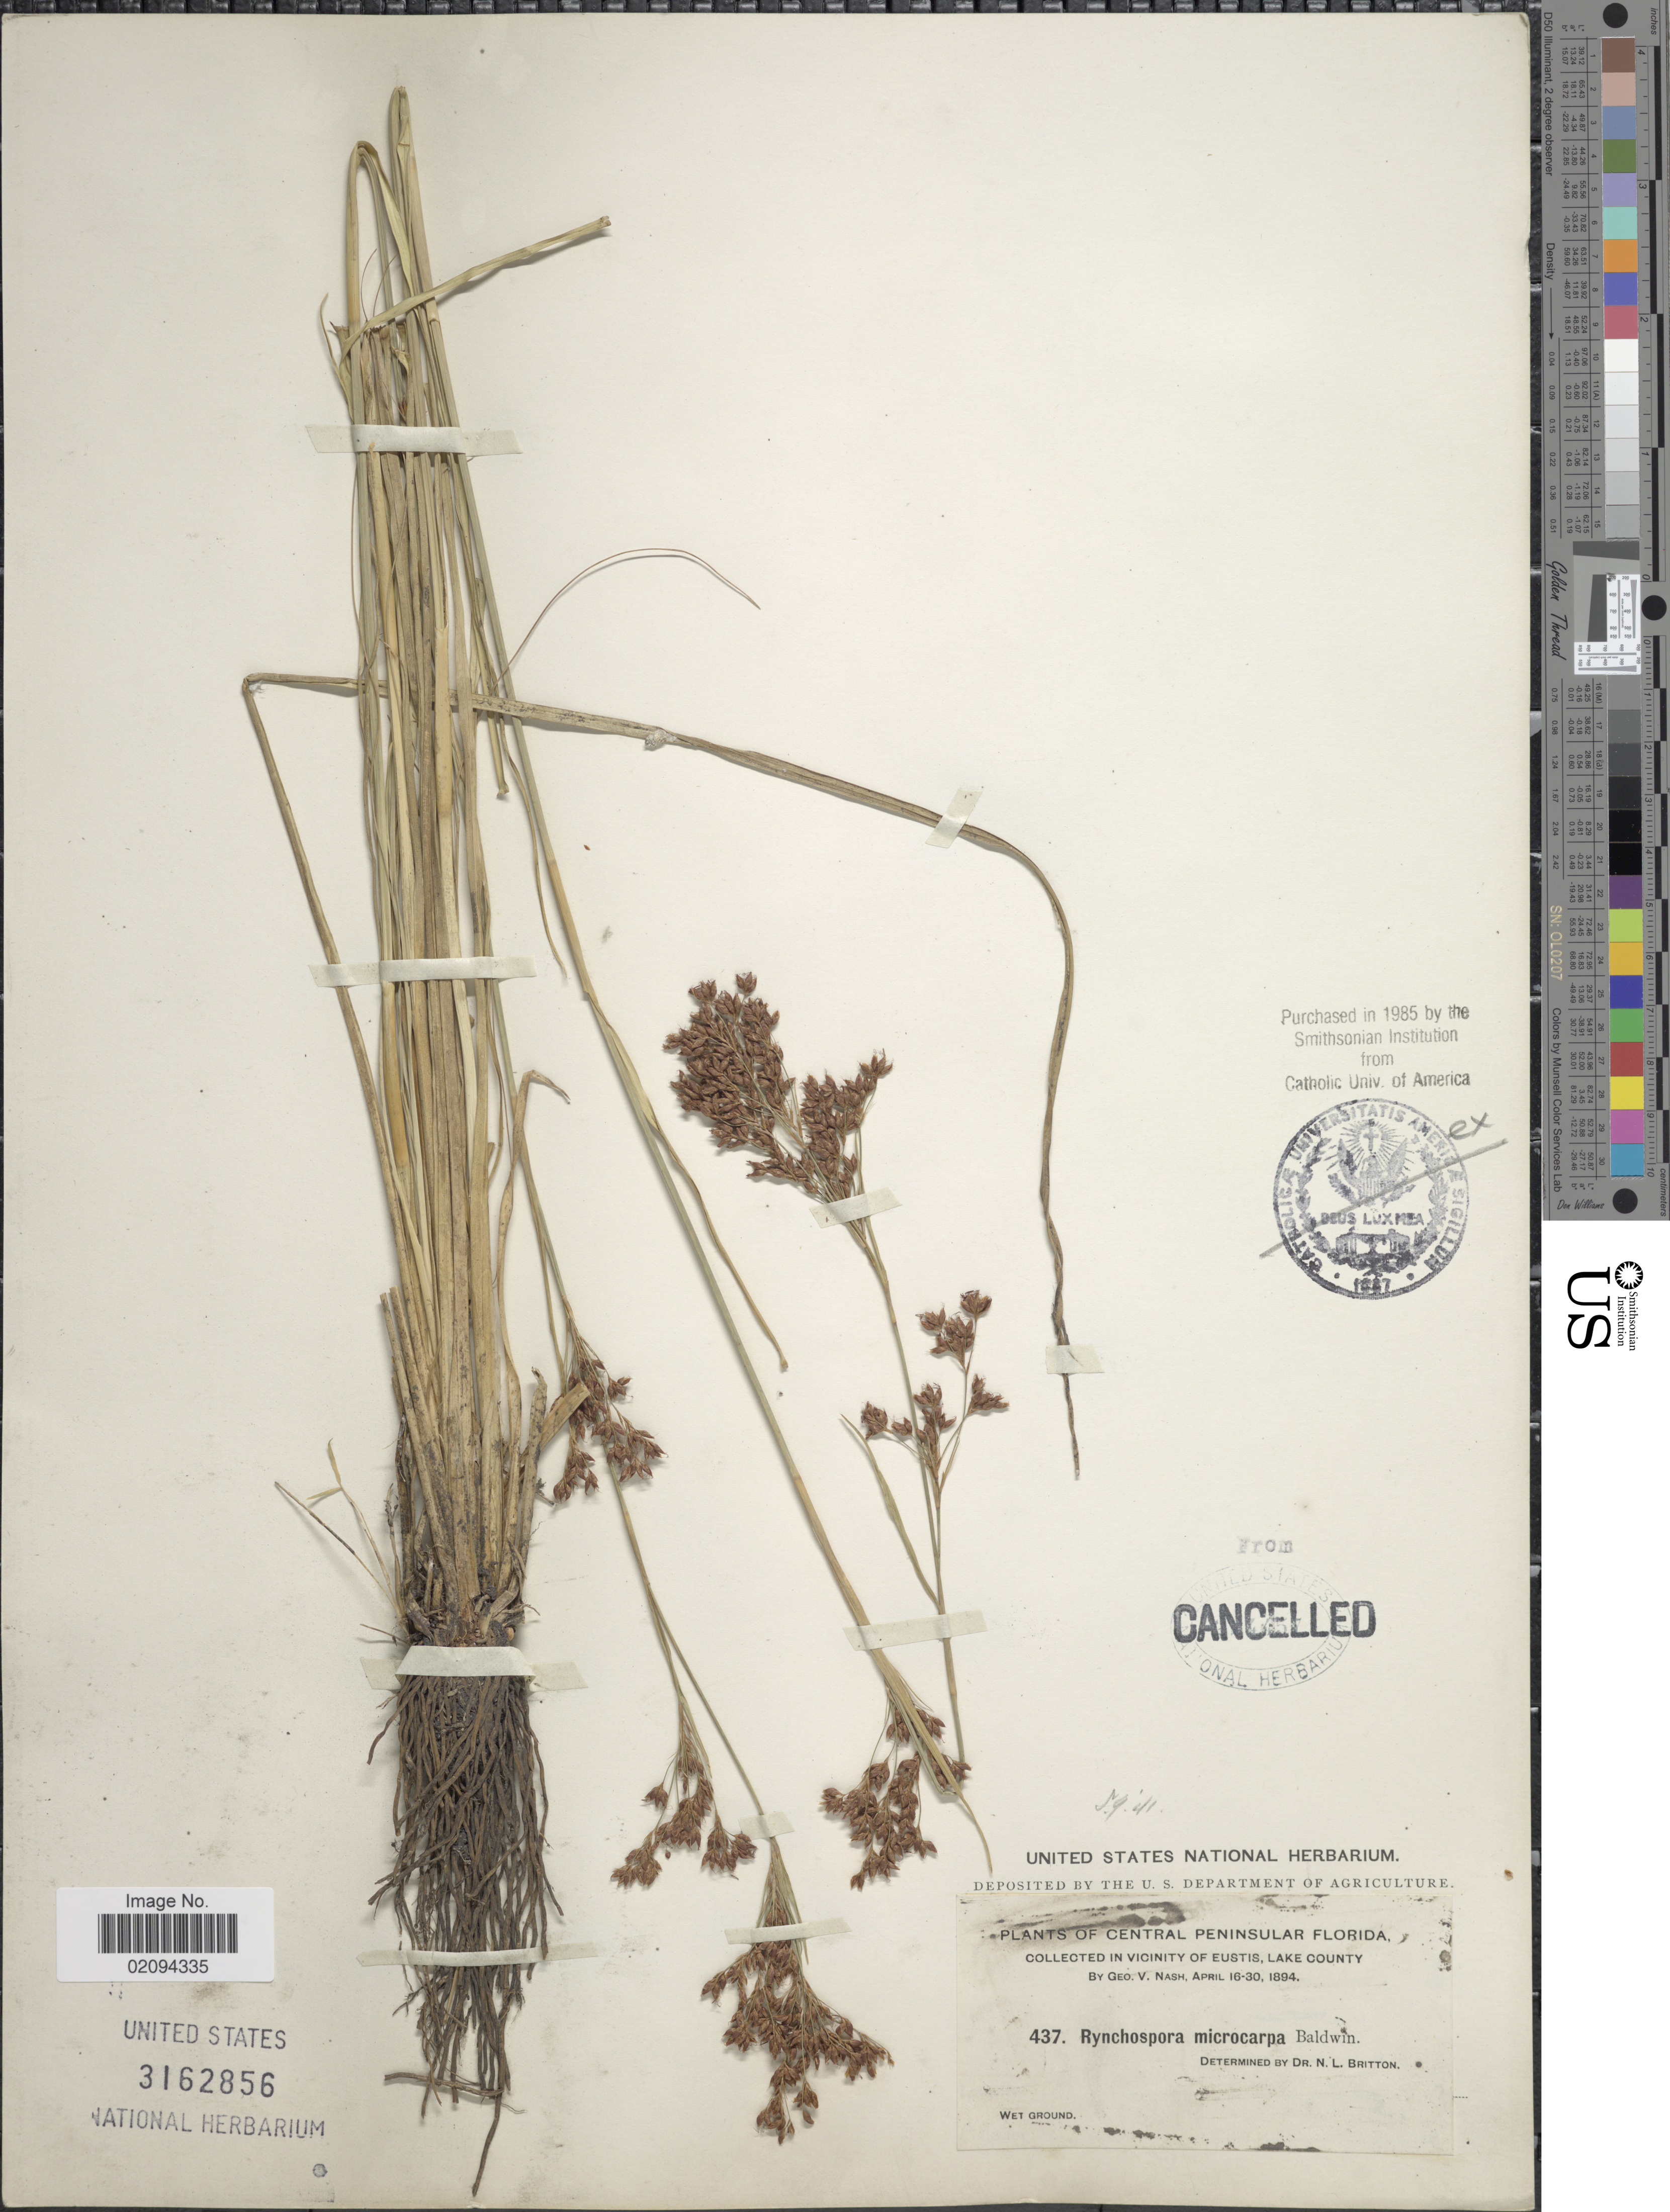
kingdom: Plantae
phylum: Tracheophyta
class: Liliopsida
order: Poales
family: Cyperaceae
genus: Rhynchospora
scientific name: Rhynchospora microcarpa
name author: Baldwin ex A. Gray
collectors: G. V. Nash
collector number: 437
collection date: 1894-04-16/1894-04-30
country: United States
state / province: Florida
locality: Central Peninsular Florida. In Vicinity of Eustis, Lake County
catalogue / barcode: US 3162856